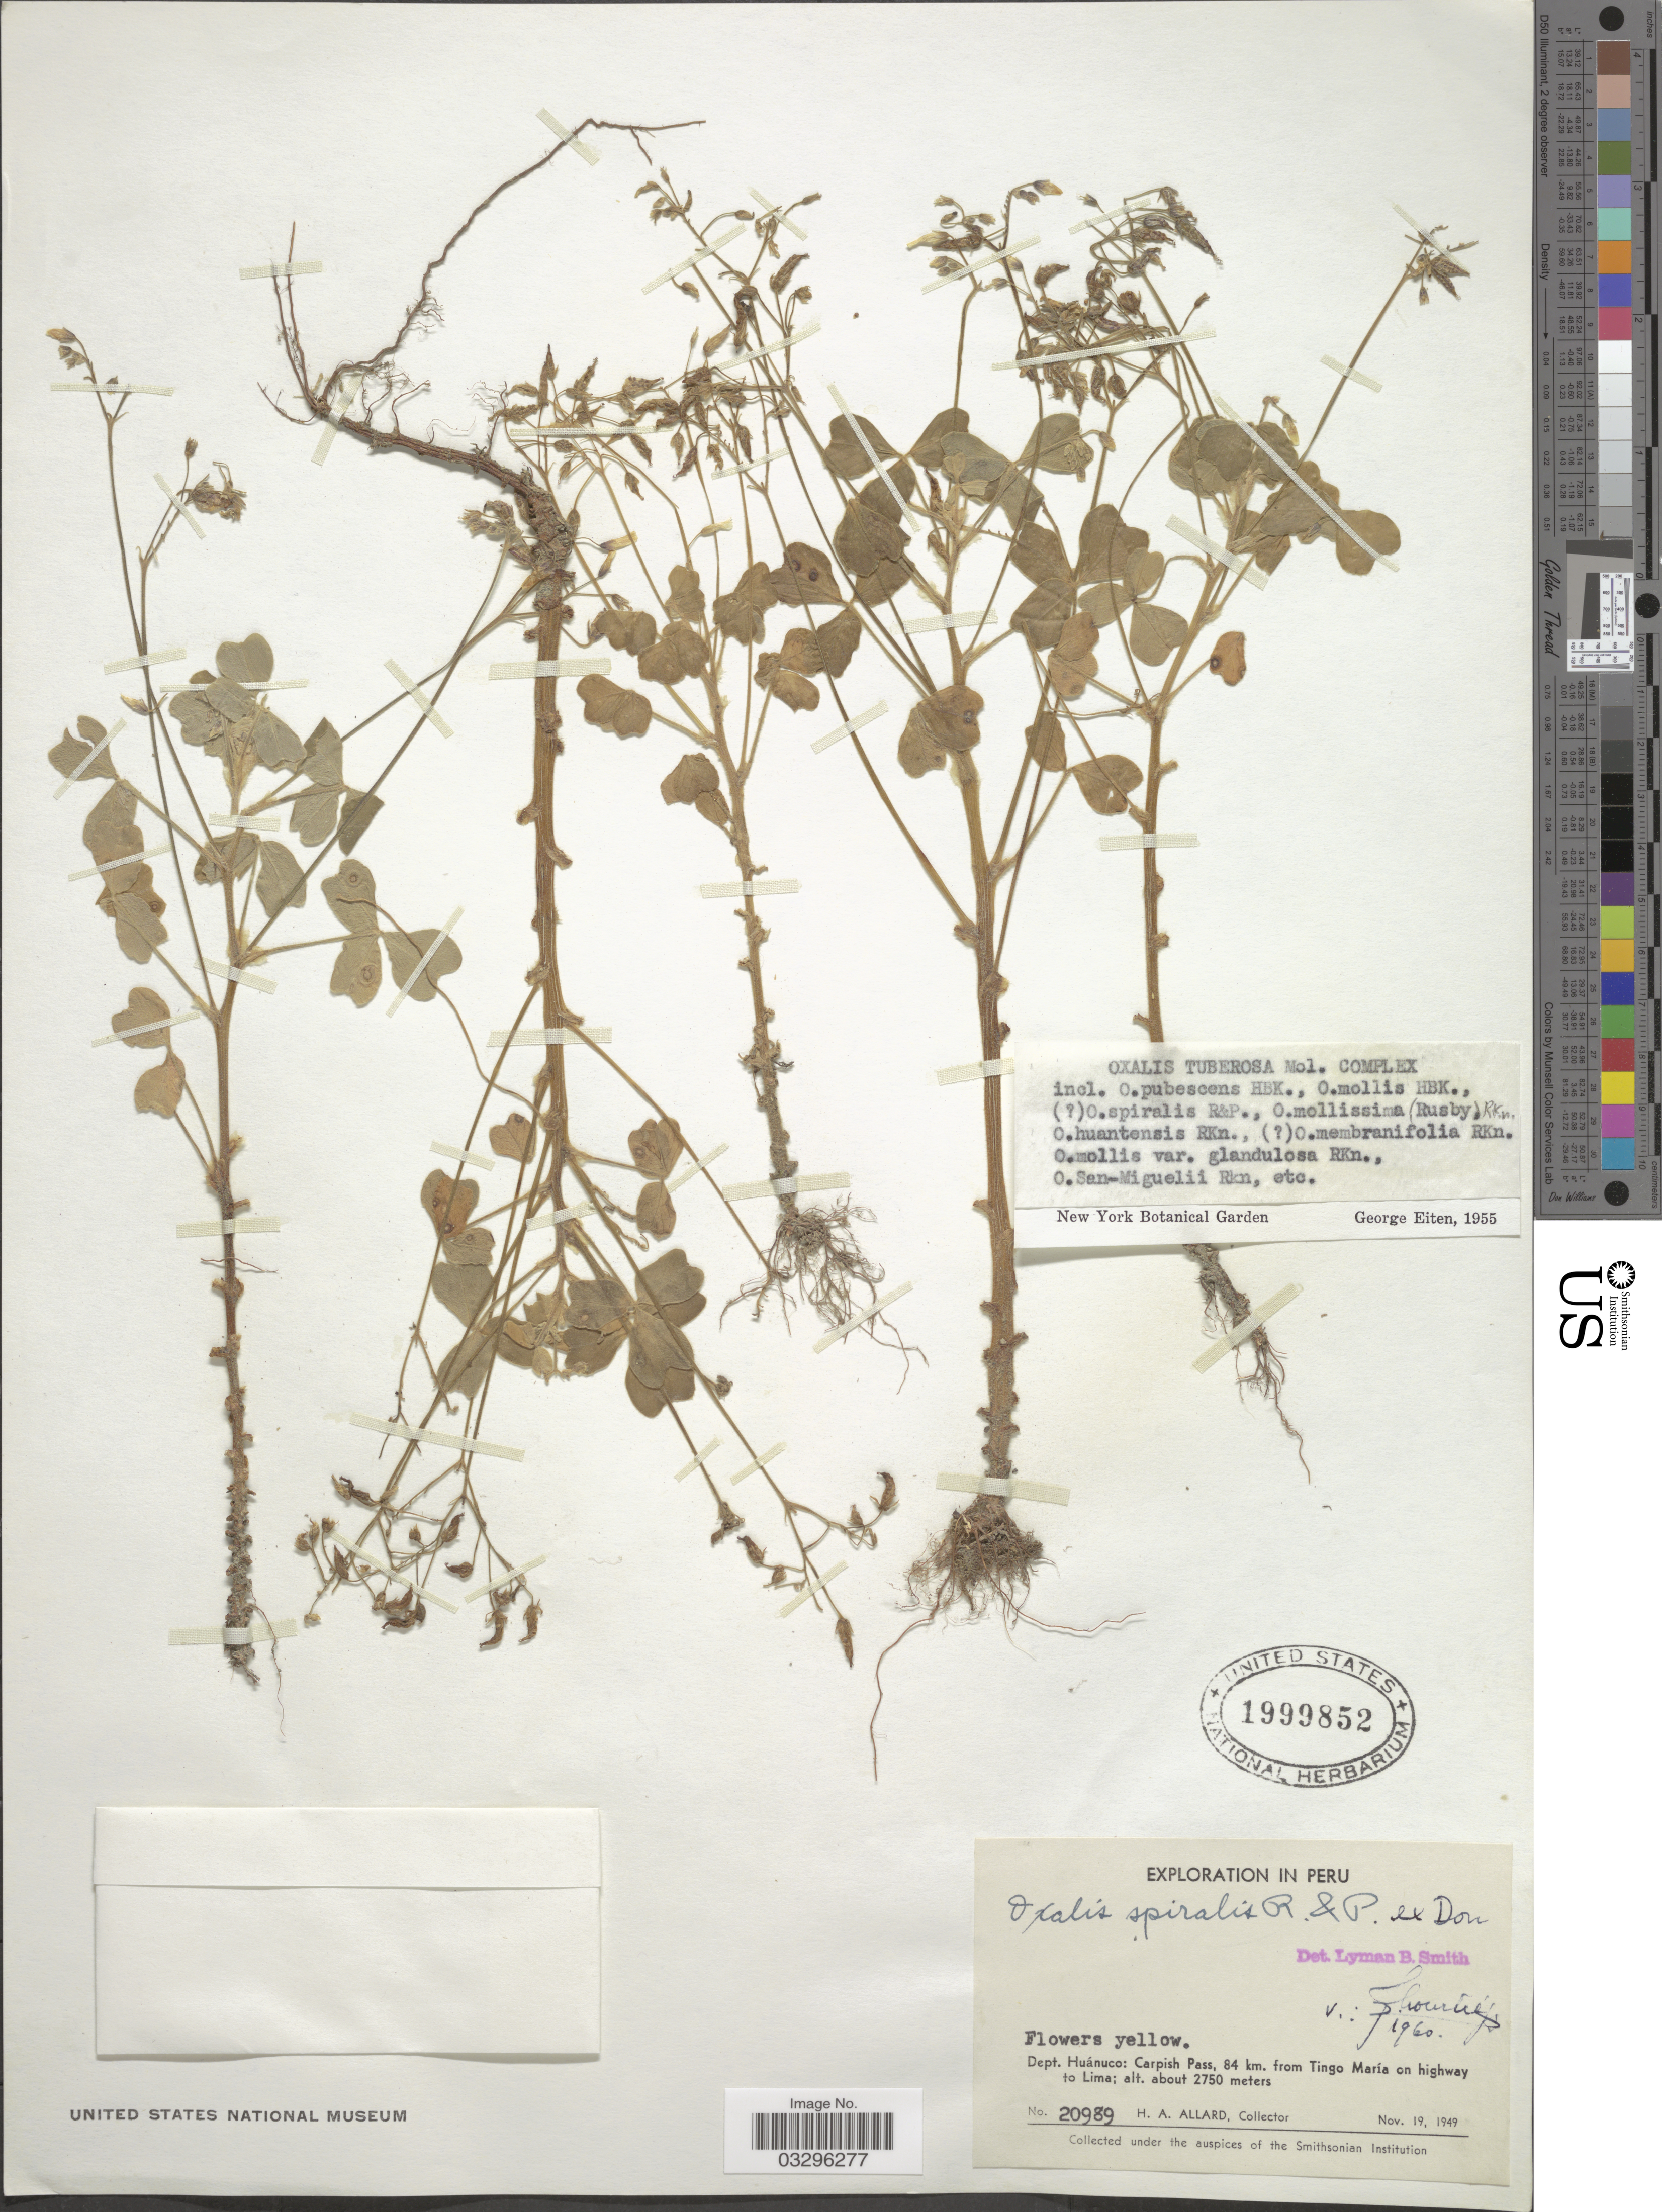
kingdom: Plantae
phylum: Tracheophyta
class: Magnoliopsida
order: Oxalidales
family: Oxalidaceae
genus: Oxalis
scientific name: Oxalis spiralis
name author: Ruiz & Pav. ex G. Don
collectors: H. A. Allard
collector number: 20989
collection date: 1949-11-19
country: Peru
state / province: Huánuco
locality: Dept. Huánuco: Carpish Pass, 84 km. from Tingo María on highway to Lima.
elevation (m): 2750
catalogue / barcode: US 1999852